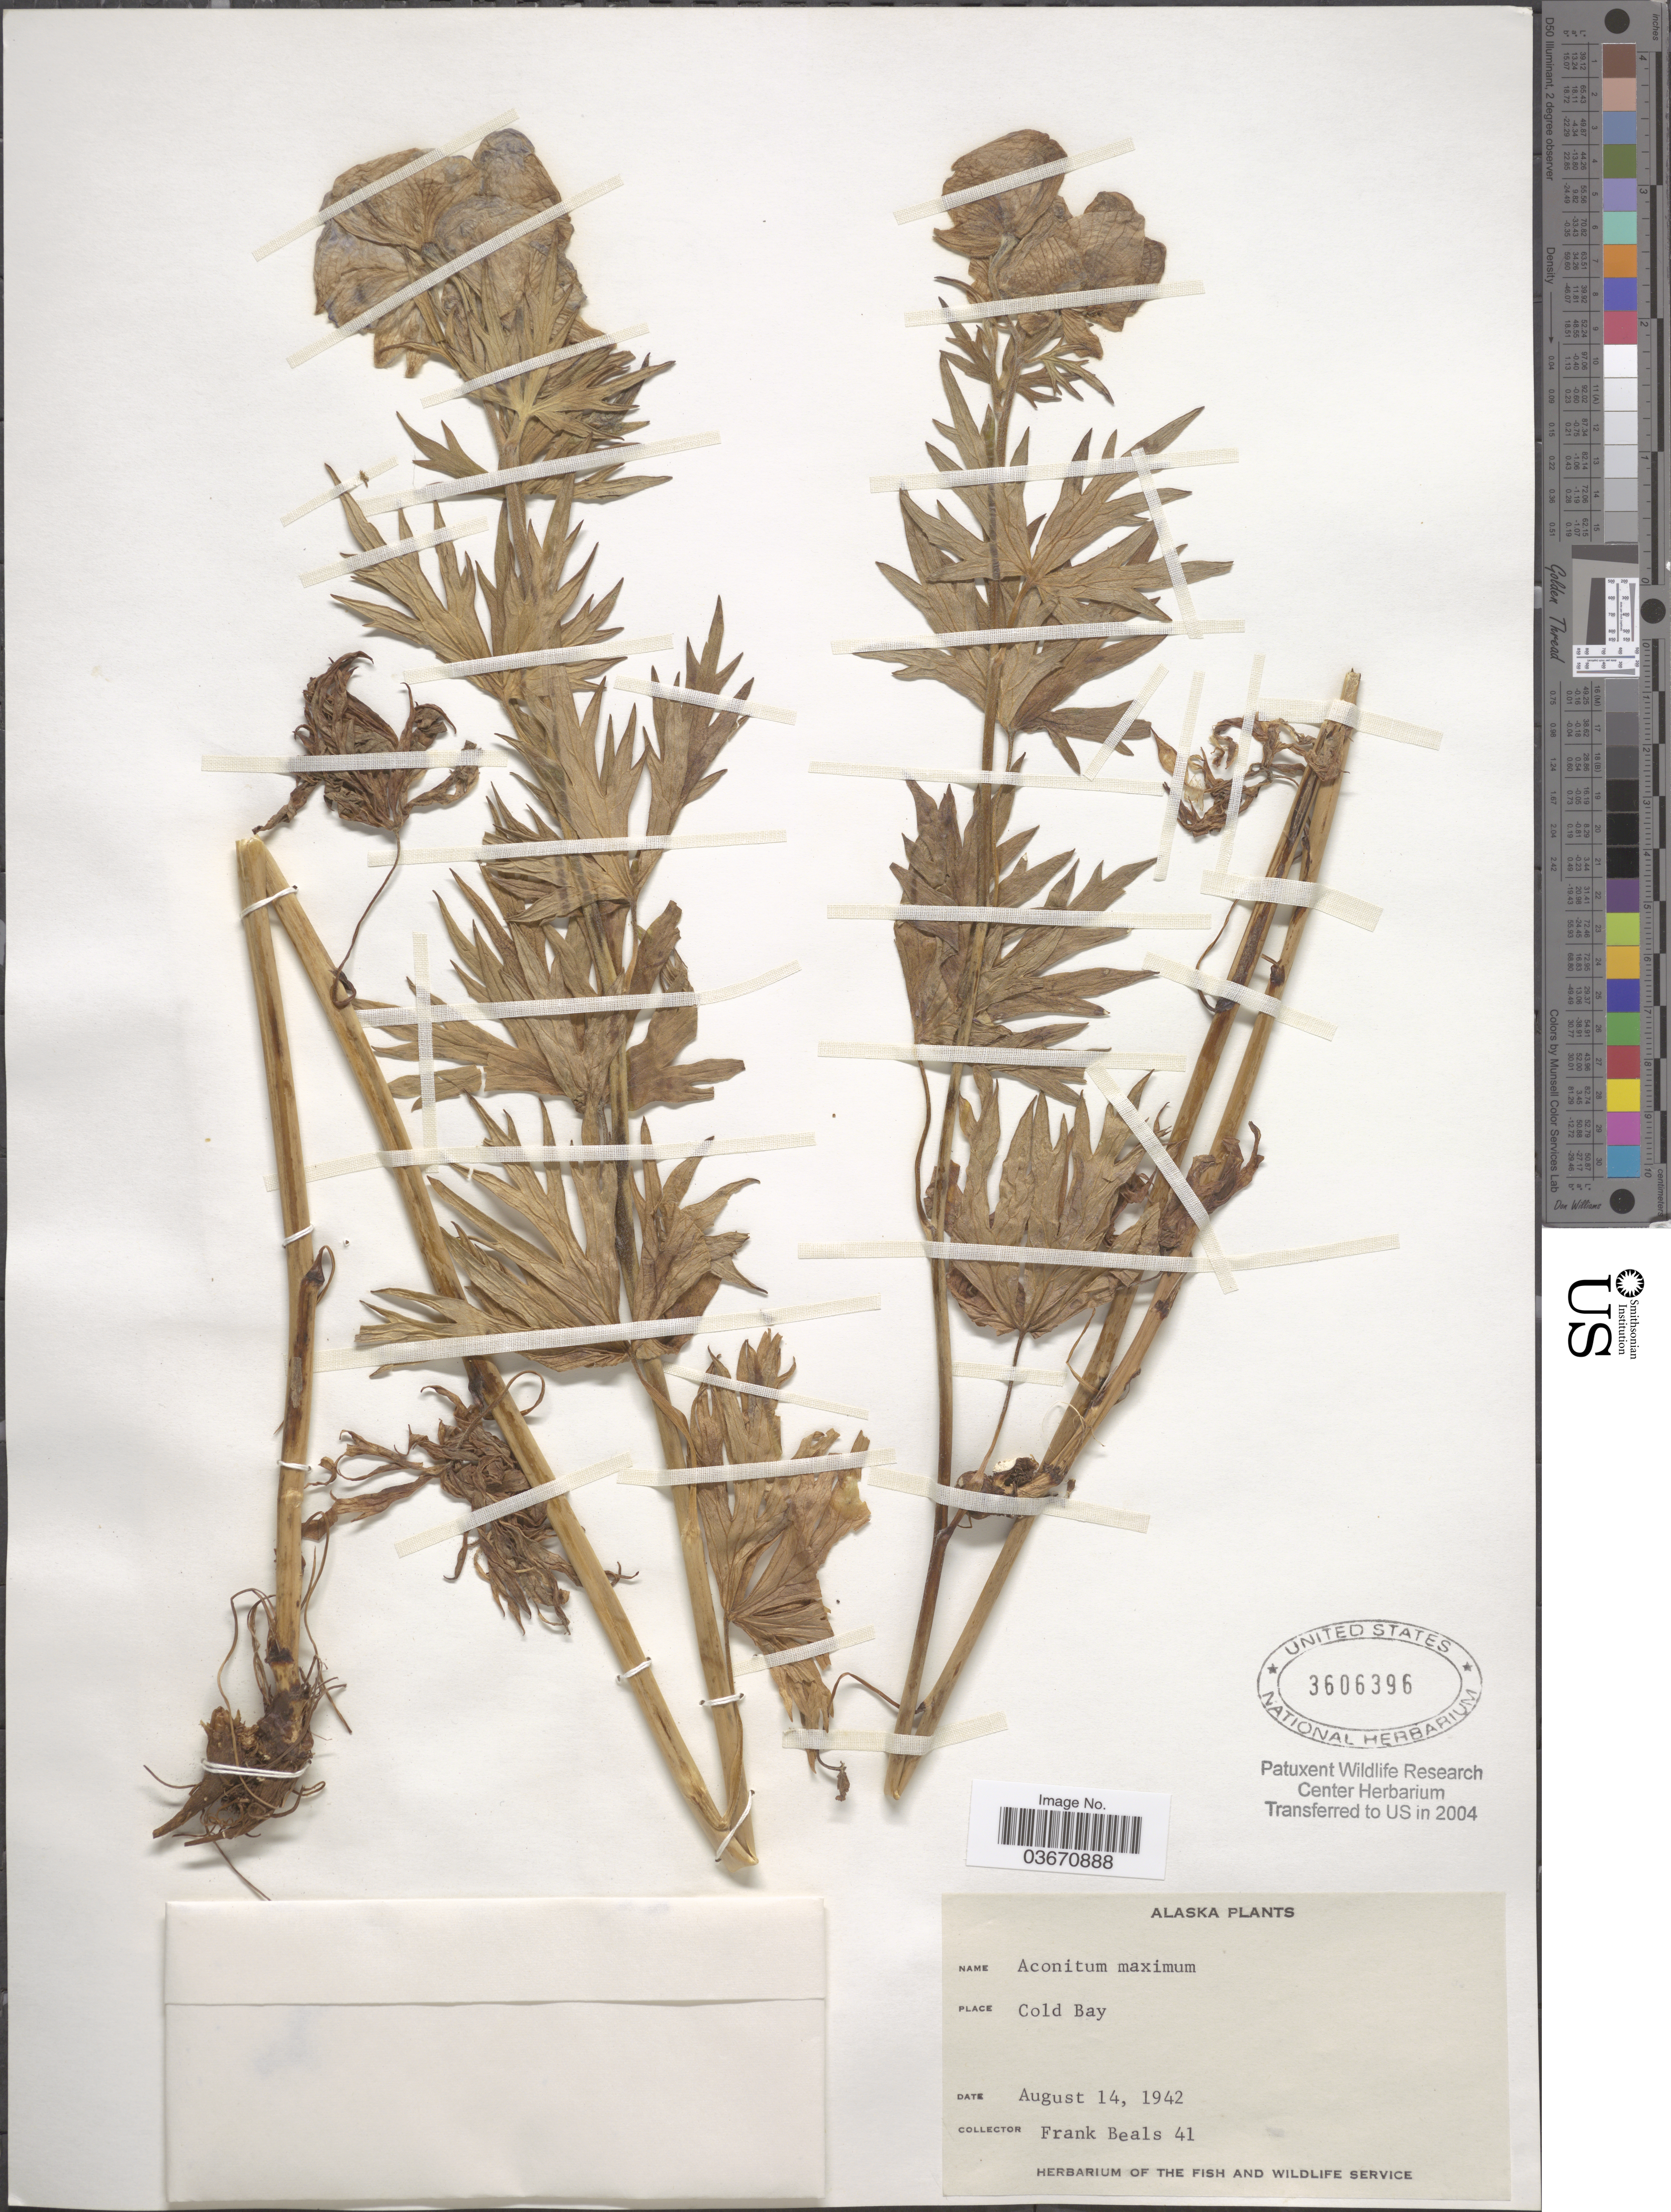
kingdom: Plantae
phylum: Tracheophyta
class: Magnoliopsida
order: Ranunculales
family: Ranunculaceae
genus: Aconitum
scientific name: Aconitum maximum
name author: Pall. ex DC.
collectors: F. Beals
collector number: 41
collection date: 1942-08-14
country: United States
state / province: Alaska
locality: Cold Bay.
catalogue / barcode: US 3606396